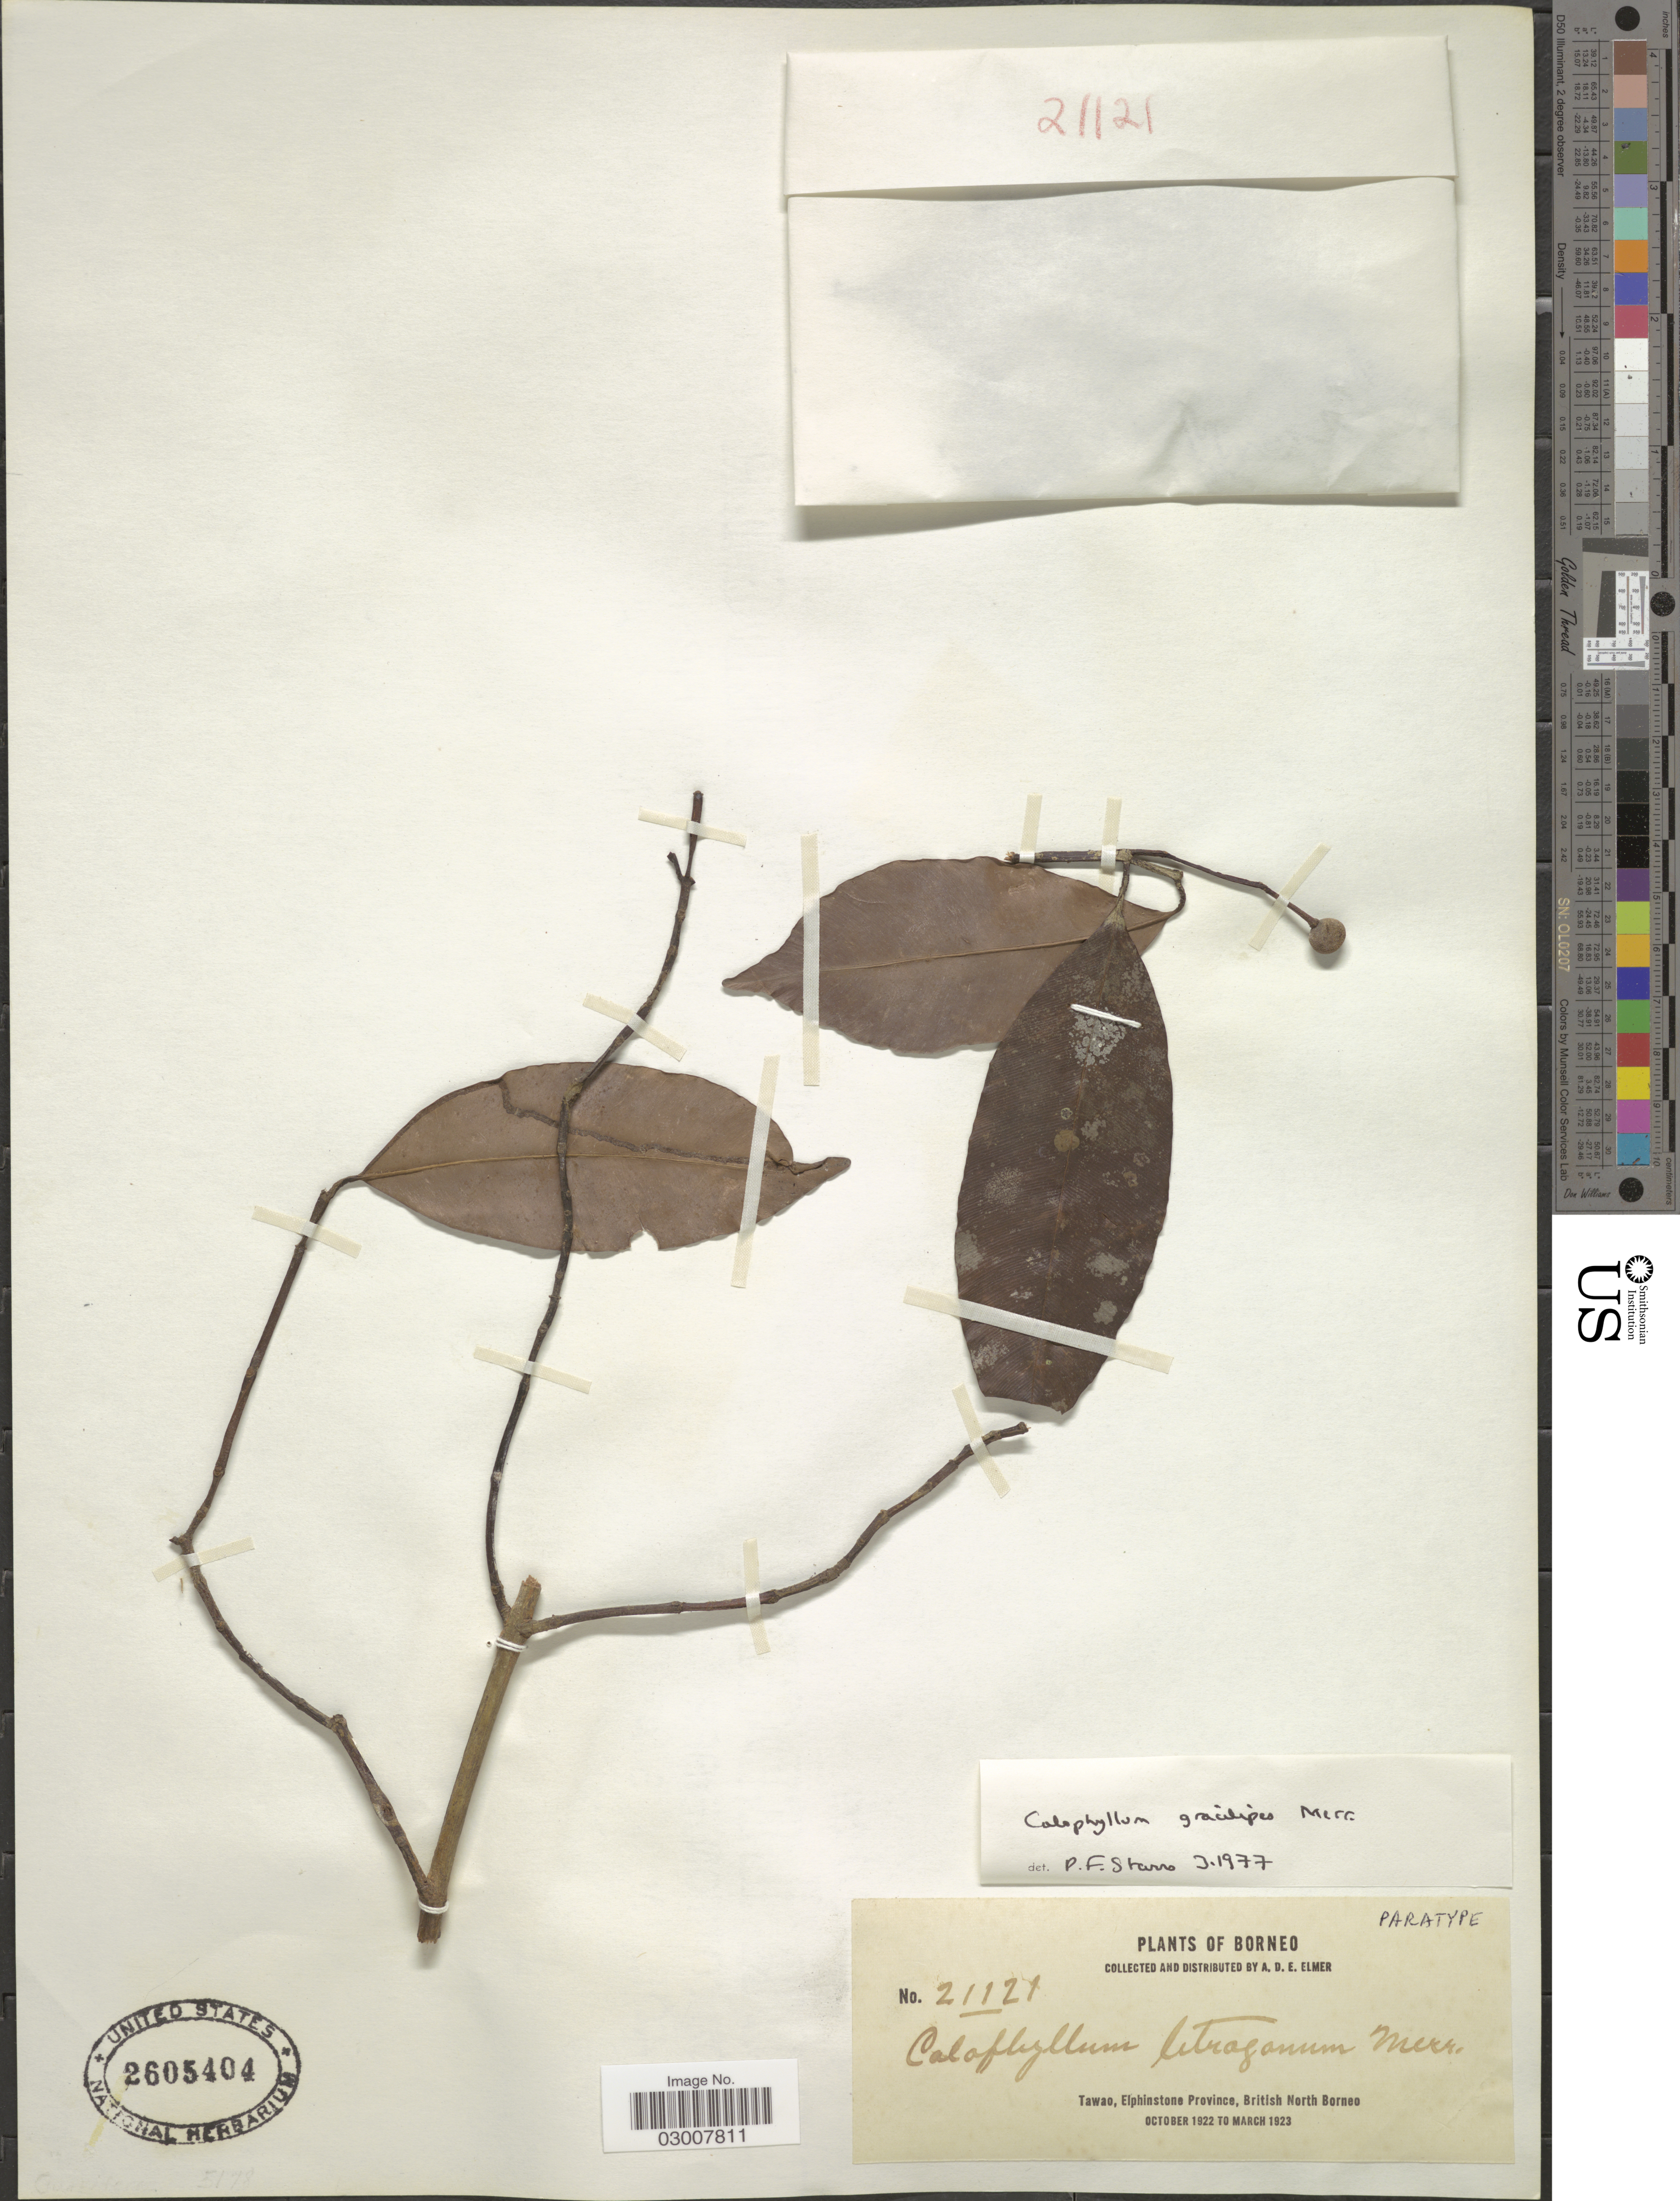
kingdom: Plantae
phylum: Tracheophyta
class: Magnoliopsida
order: Malpighiales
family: Calophyllaceae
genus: Calophyllum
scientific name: Calophyllum gracilipes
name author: Merr.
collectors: A. D. E. Elmer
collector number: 21121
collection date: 1922-10/1923-03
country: Malaysia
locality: Borneo. Tawao, Elphinstone Province, British North Borneo.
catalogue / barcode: US 2605404